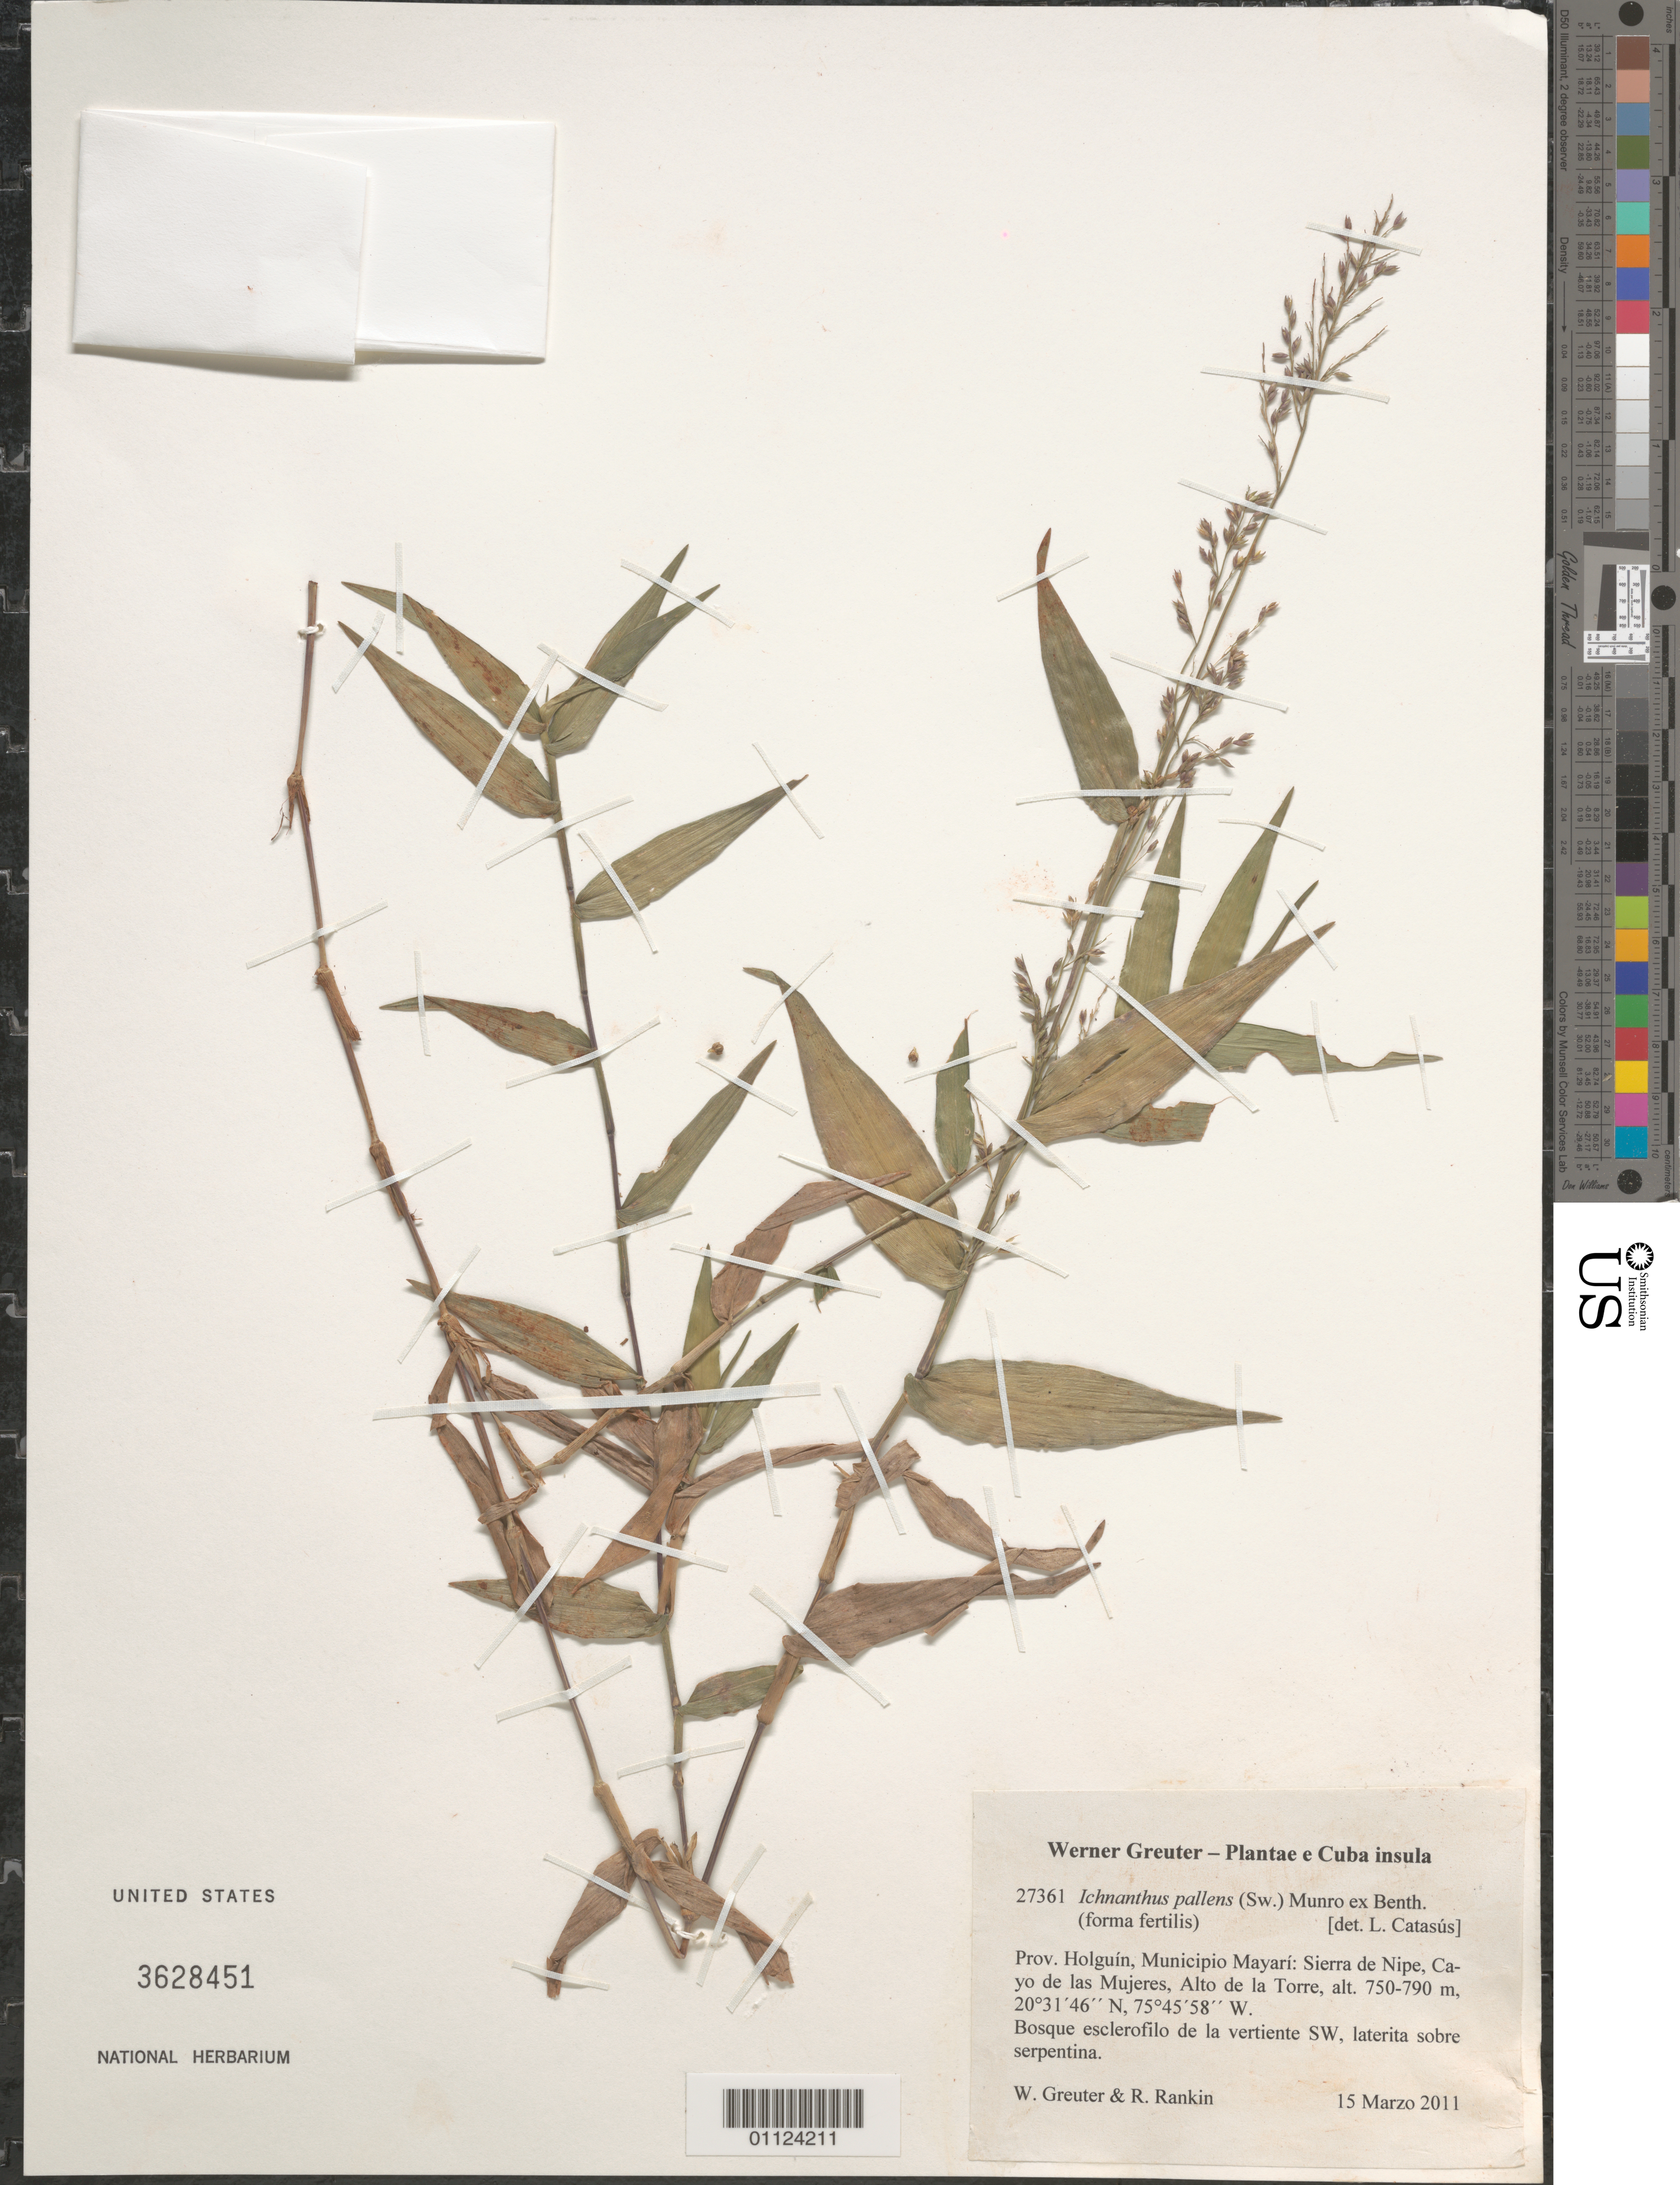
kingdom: Plantae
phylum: Tracheophyta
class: Liliopsida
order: Poales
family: Poaceae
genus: Ichnanthus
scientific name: Ichnanthus pallens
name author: (Sw.) Munro ex Benth.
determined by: Catasús Guerra, L. J.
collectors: W. Greuter & R. Rankin Rodriguez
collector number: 27361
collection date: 2011-03-15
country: Cuba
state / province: Holguín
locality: Municipio Mayarí, Sierra de Nipe, Cayo de las Mujeres, Alto de la Torre.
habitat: Bosque esclerofilo de la vertiente SW, laterita sobre serpentina.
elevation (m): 750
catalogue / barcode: US 3628451